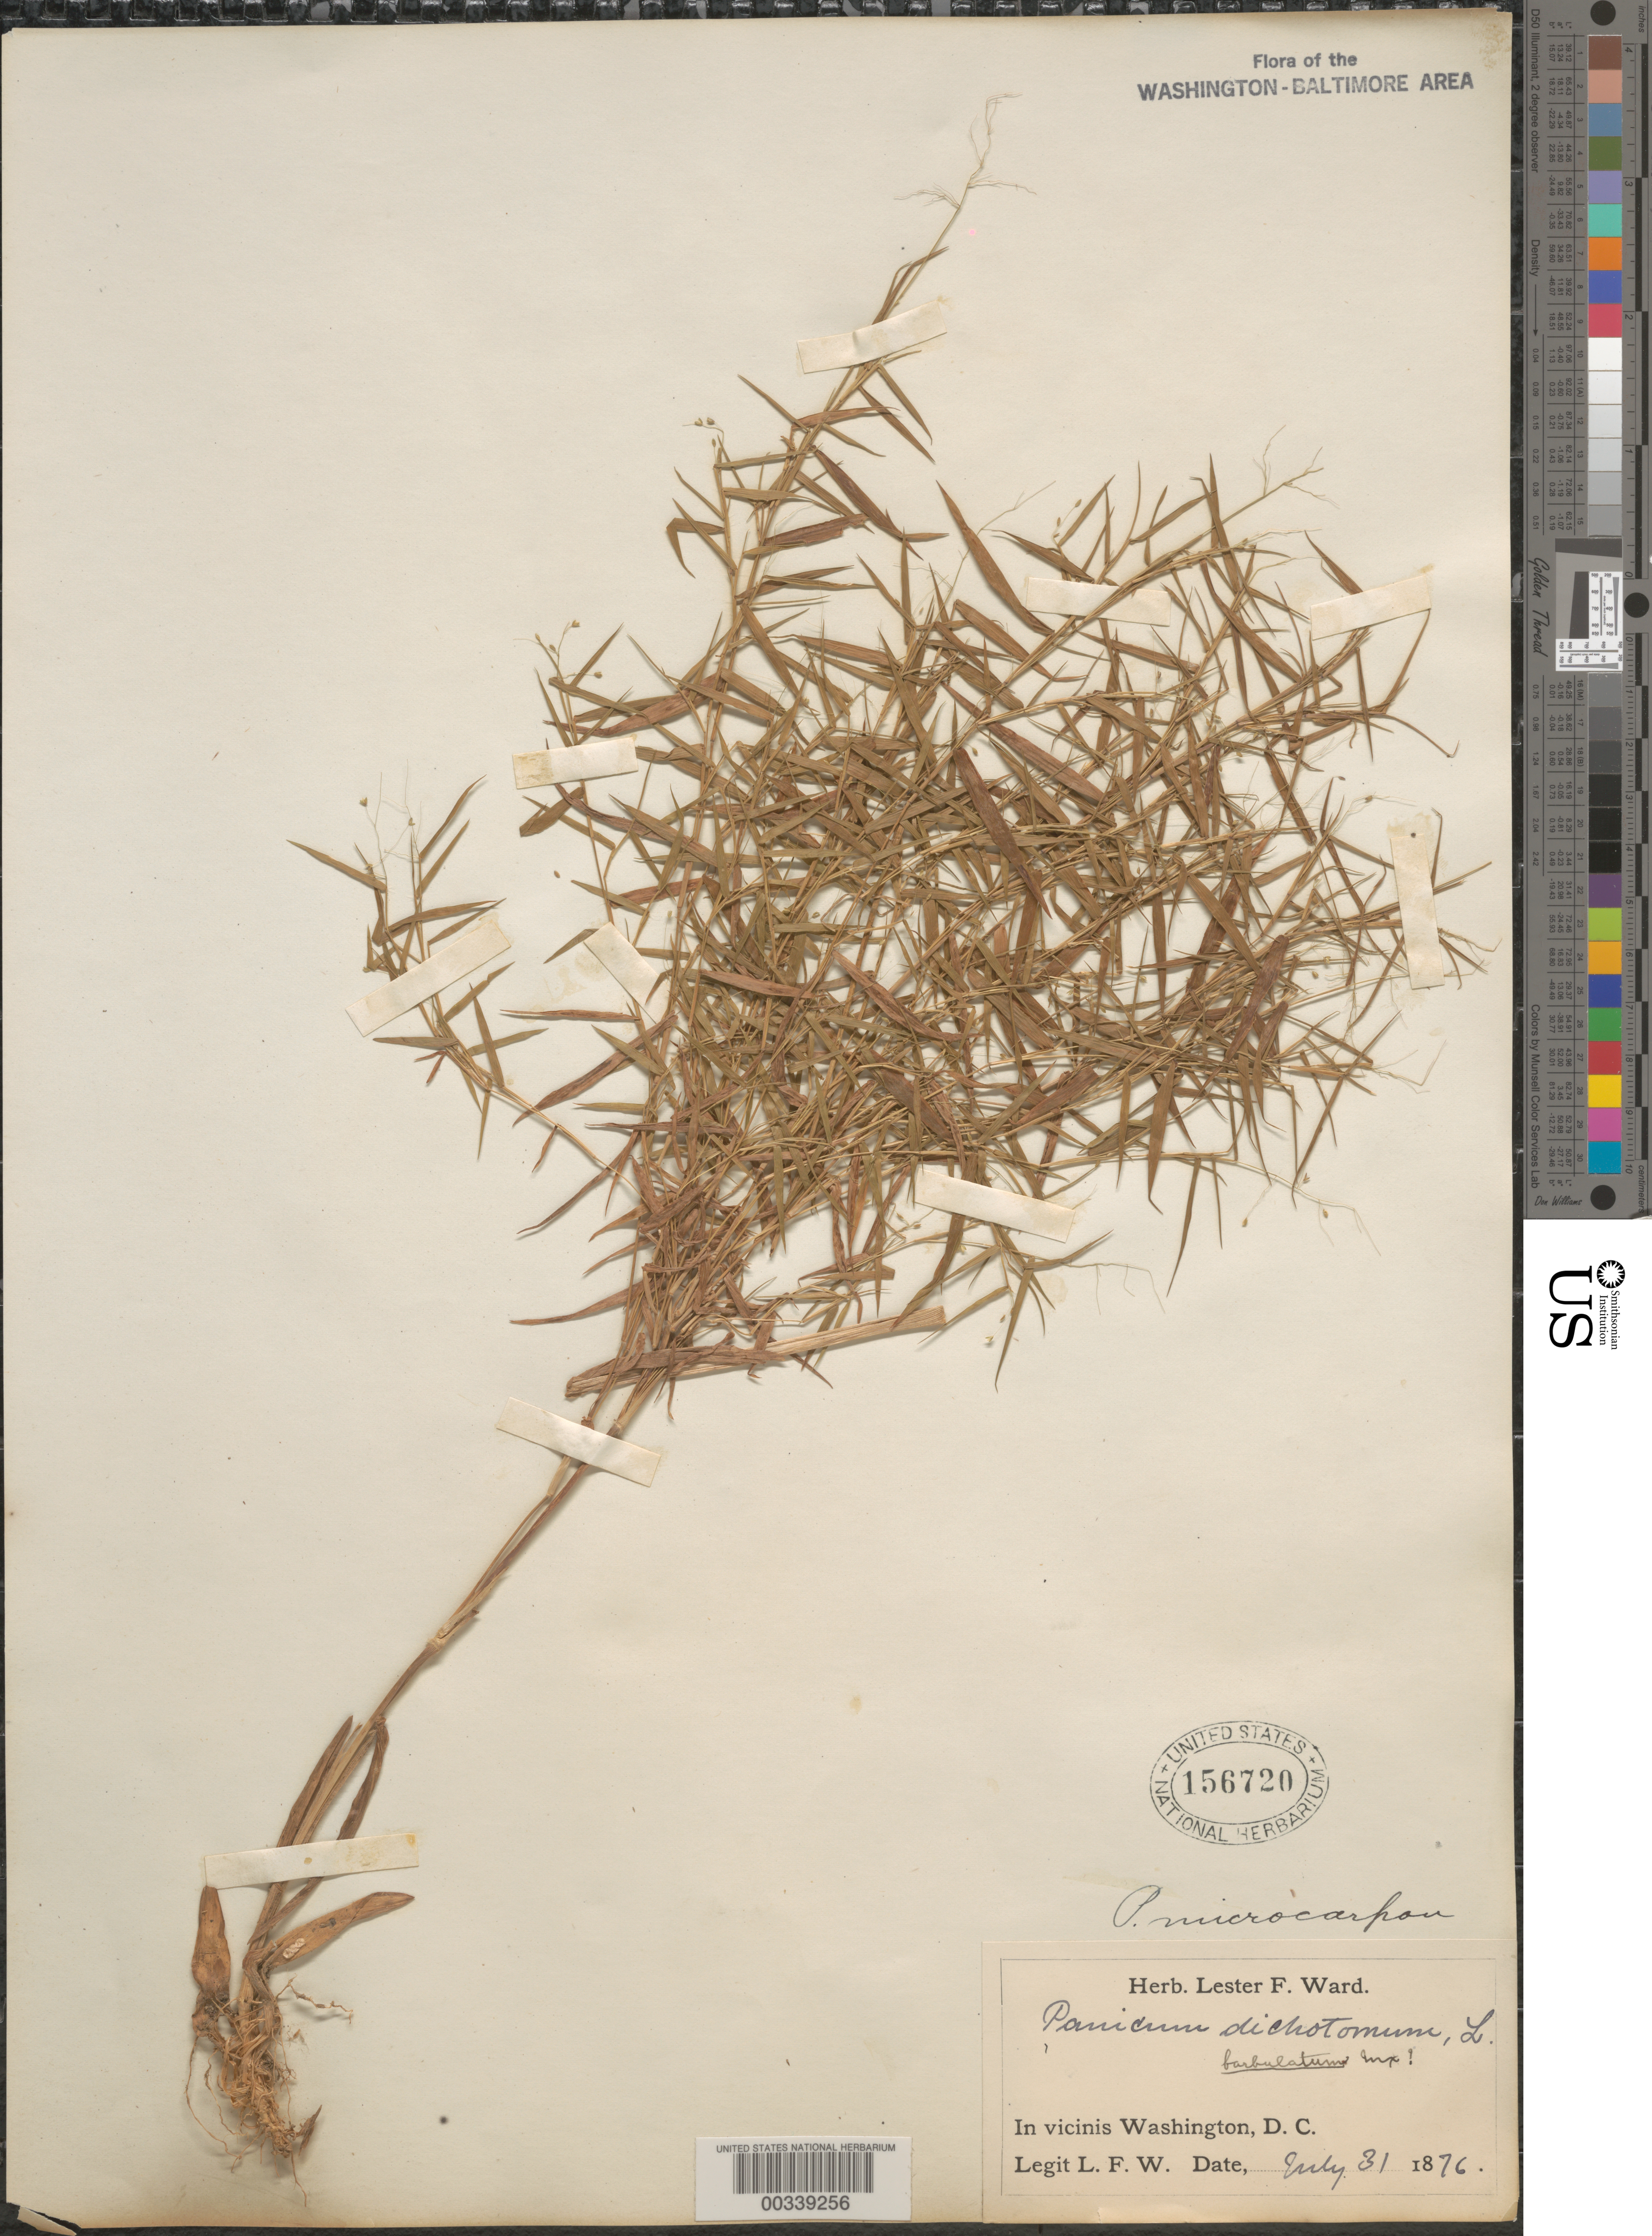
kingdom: Plantae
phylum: Tracheophyta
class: Liliopsida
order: Poales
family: Poaceae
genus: Dichanthelium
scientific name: Dichanthelium dichotomum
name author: (L.) Gould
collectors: L. F. Ward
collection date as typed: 31 Jul 1876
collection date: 1876-07-31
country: United States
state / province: District of Columbia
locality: Washington, DC and vicinity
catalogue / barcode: US 156720